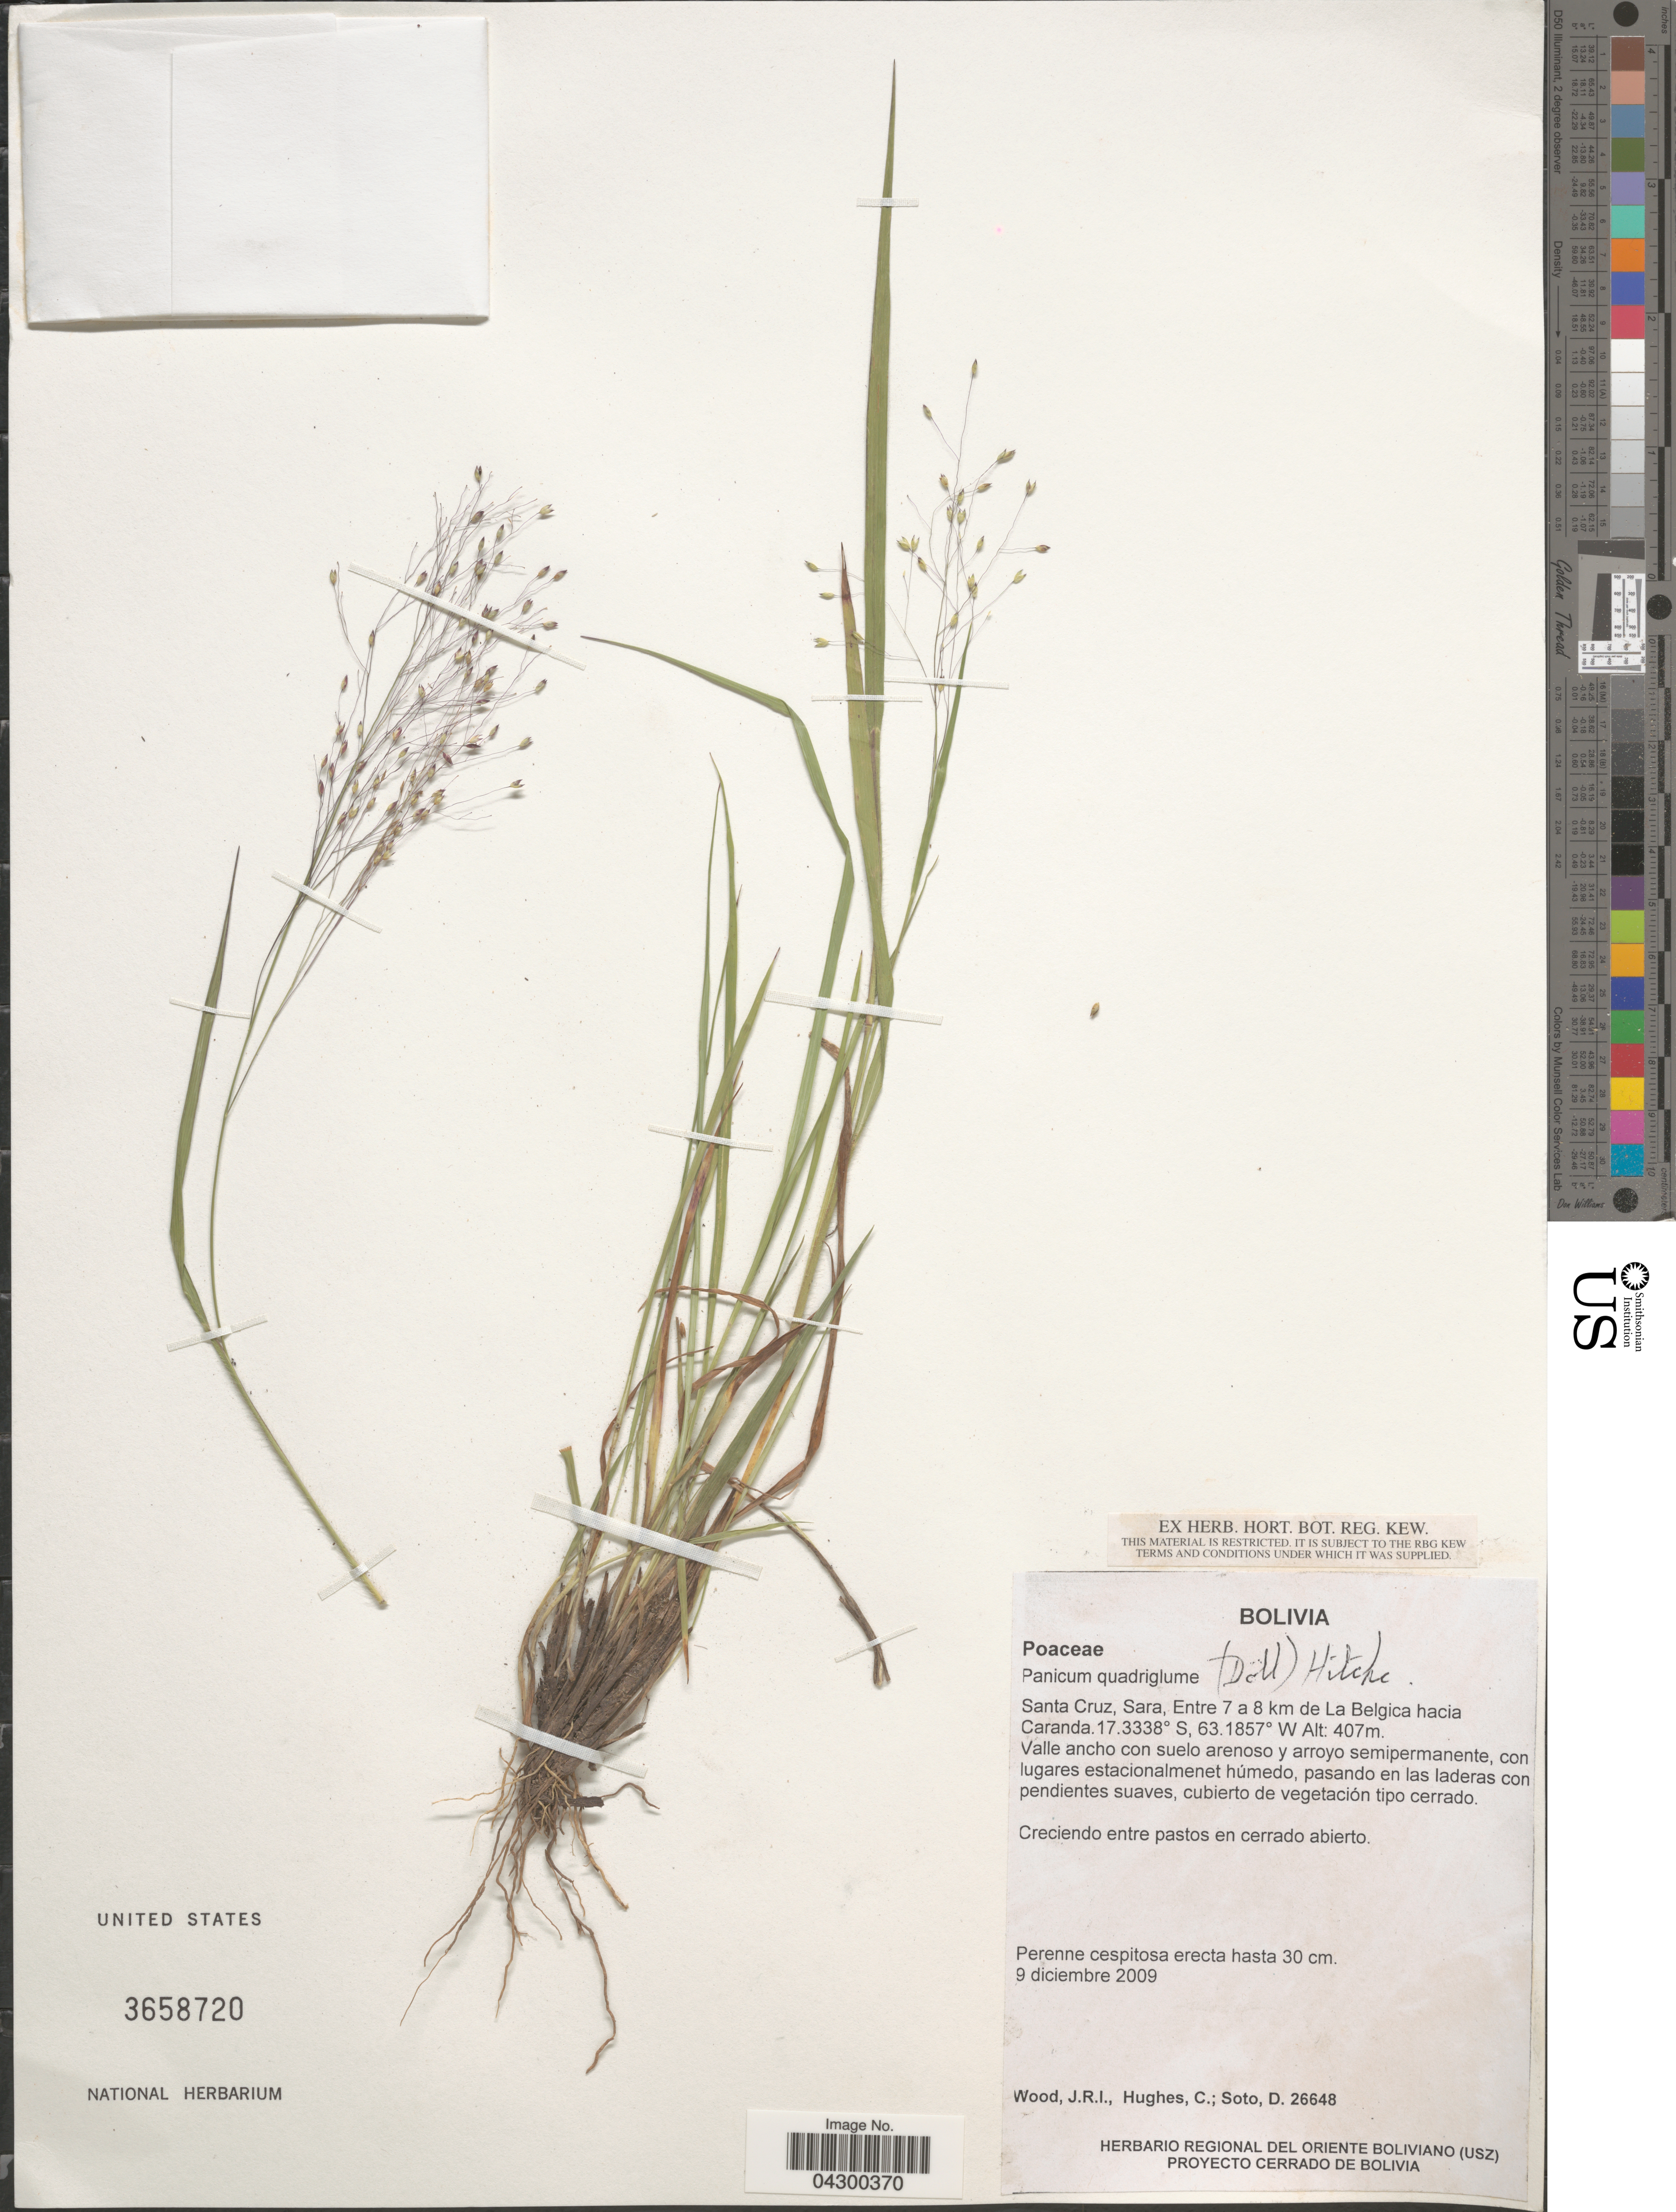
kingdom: Plantae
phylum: Tracheophyta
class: Liliopsida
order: Poales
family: Poaceae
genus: Panicum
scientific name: Panicum quadriglume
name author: (Döll) Hitchc.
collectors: J. R. I. Wood, C. E. Hughes & D. Soto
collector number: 26648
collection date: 2009-12-09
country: Bolivia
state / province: Santa Cruz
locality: Sara, Entre 7 a 8 km de La Belgica hacia Caranda.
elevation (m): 407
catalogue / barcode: US 3658720